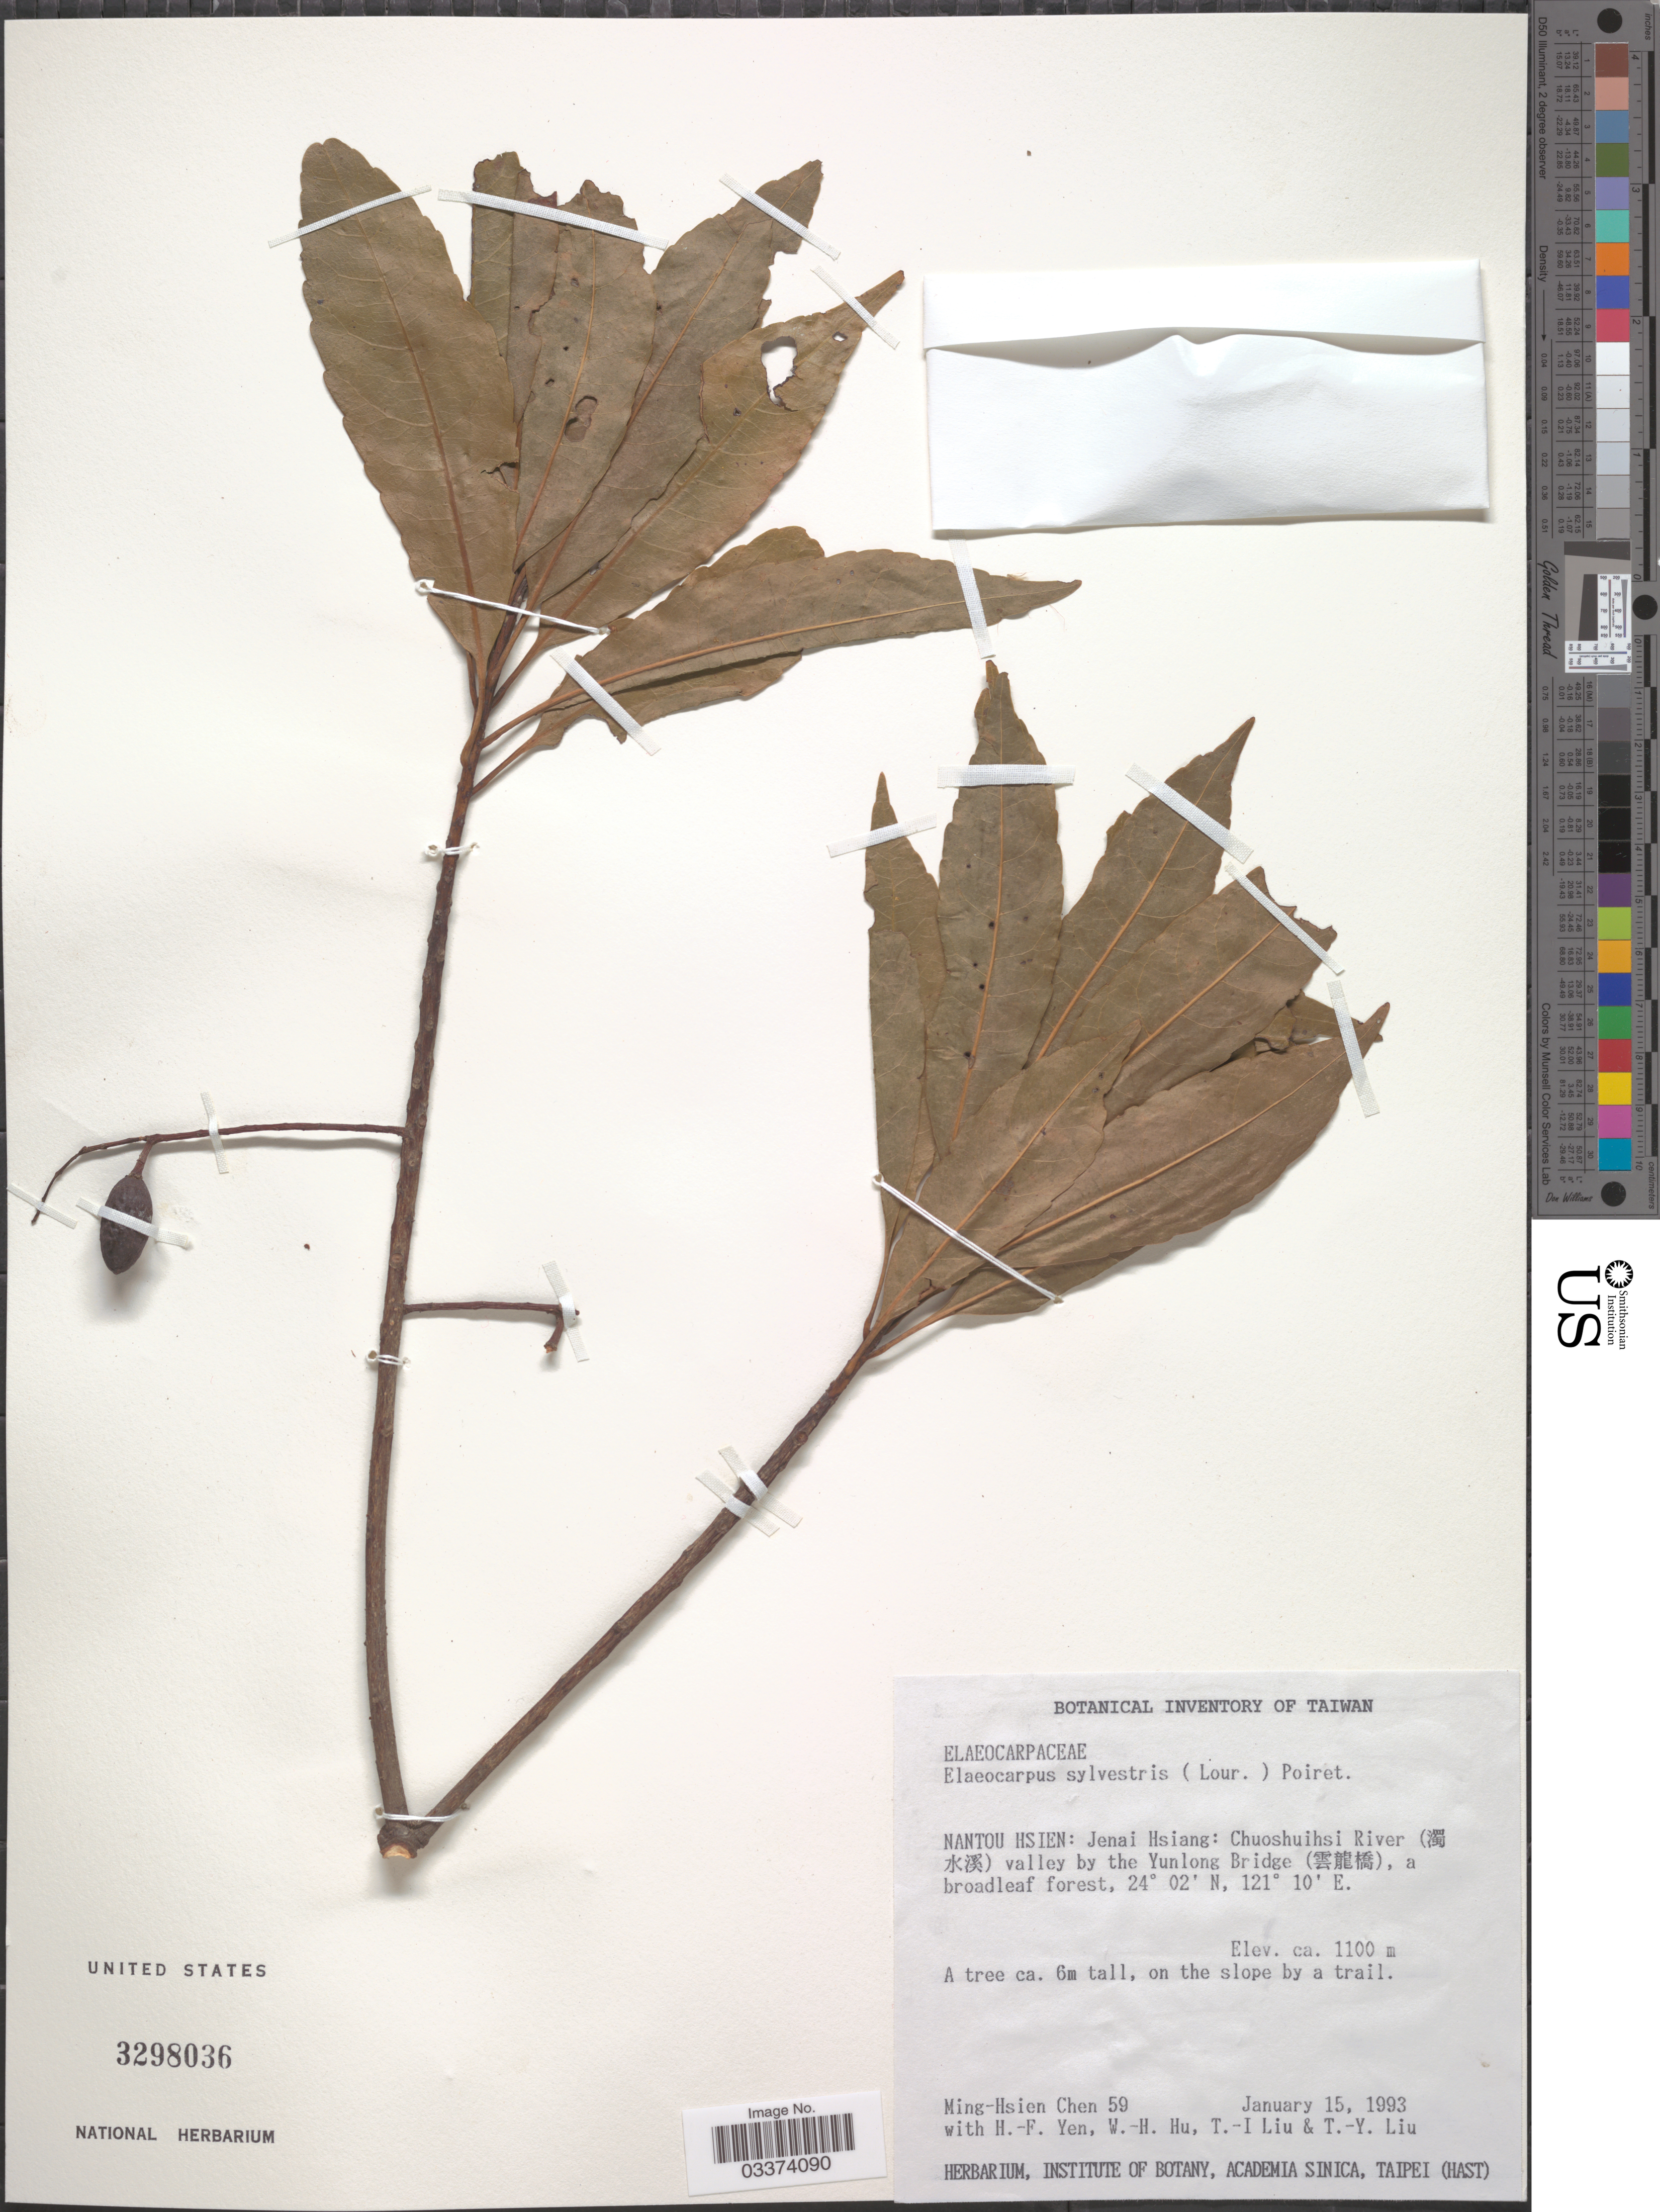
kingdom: Plantae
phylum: Tracheophyta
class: Magnoliopsida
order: Oxalidales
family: Elaeocarpaceae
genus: Elaeocarpus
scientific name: Elaeocarpus sylvestris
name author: (Lour.) Poir.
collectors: M. H. Chen, H. Yen, W. H. Hu, T. I. Liu & T. Y. Liu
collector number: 59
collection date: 1993-01-15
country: Taiwan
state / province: Nantou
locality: Nantou Hsien: Jenai Hsiang: Chuoshuihsi River (X) valley by the Yunlong Bridge (X).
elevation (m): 1100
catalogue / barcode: US 3298036